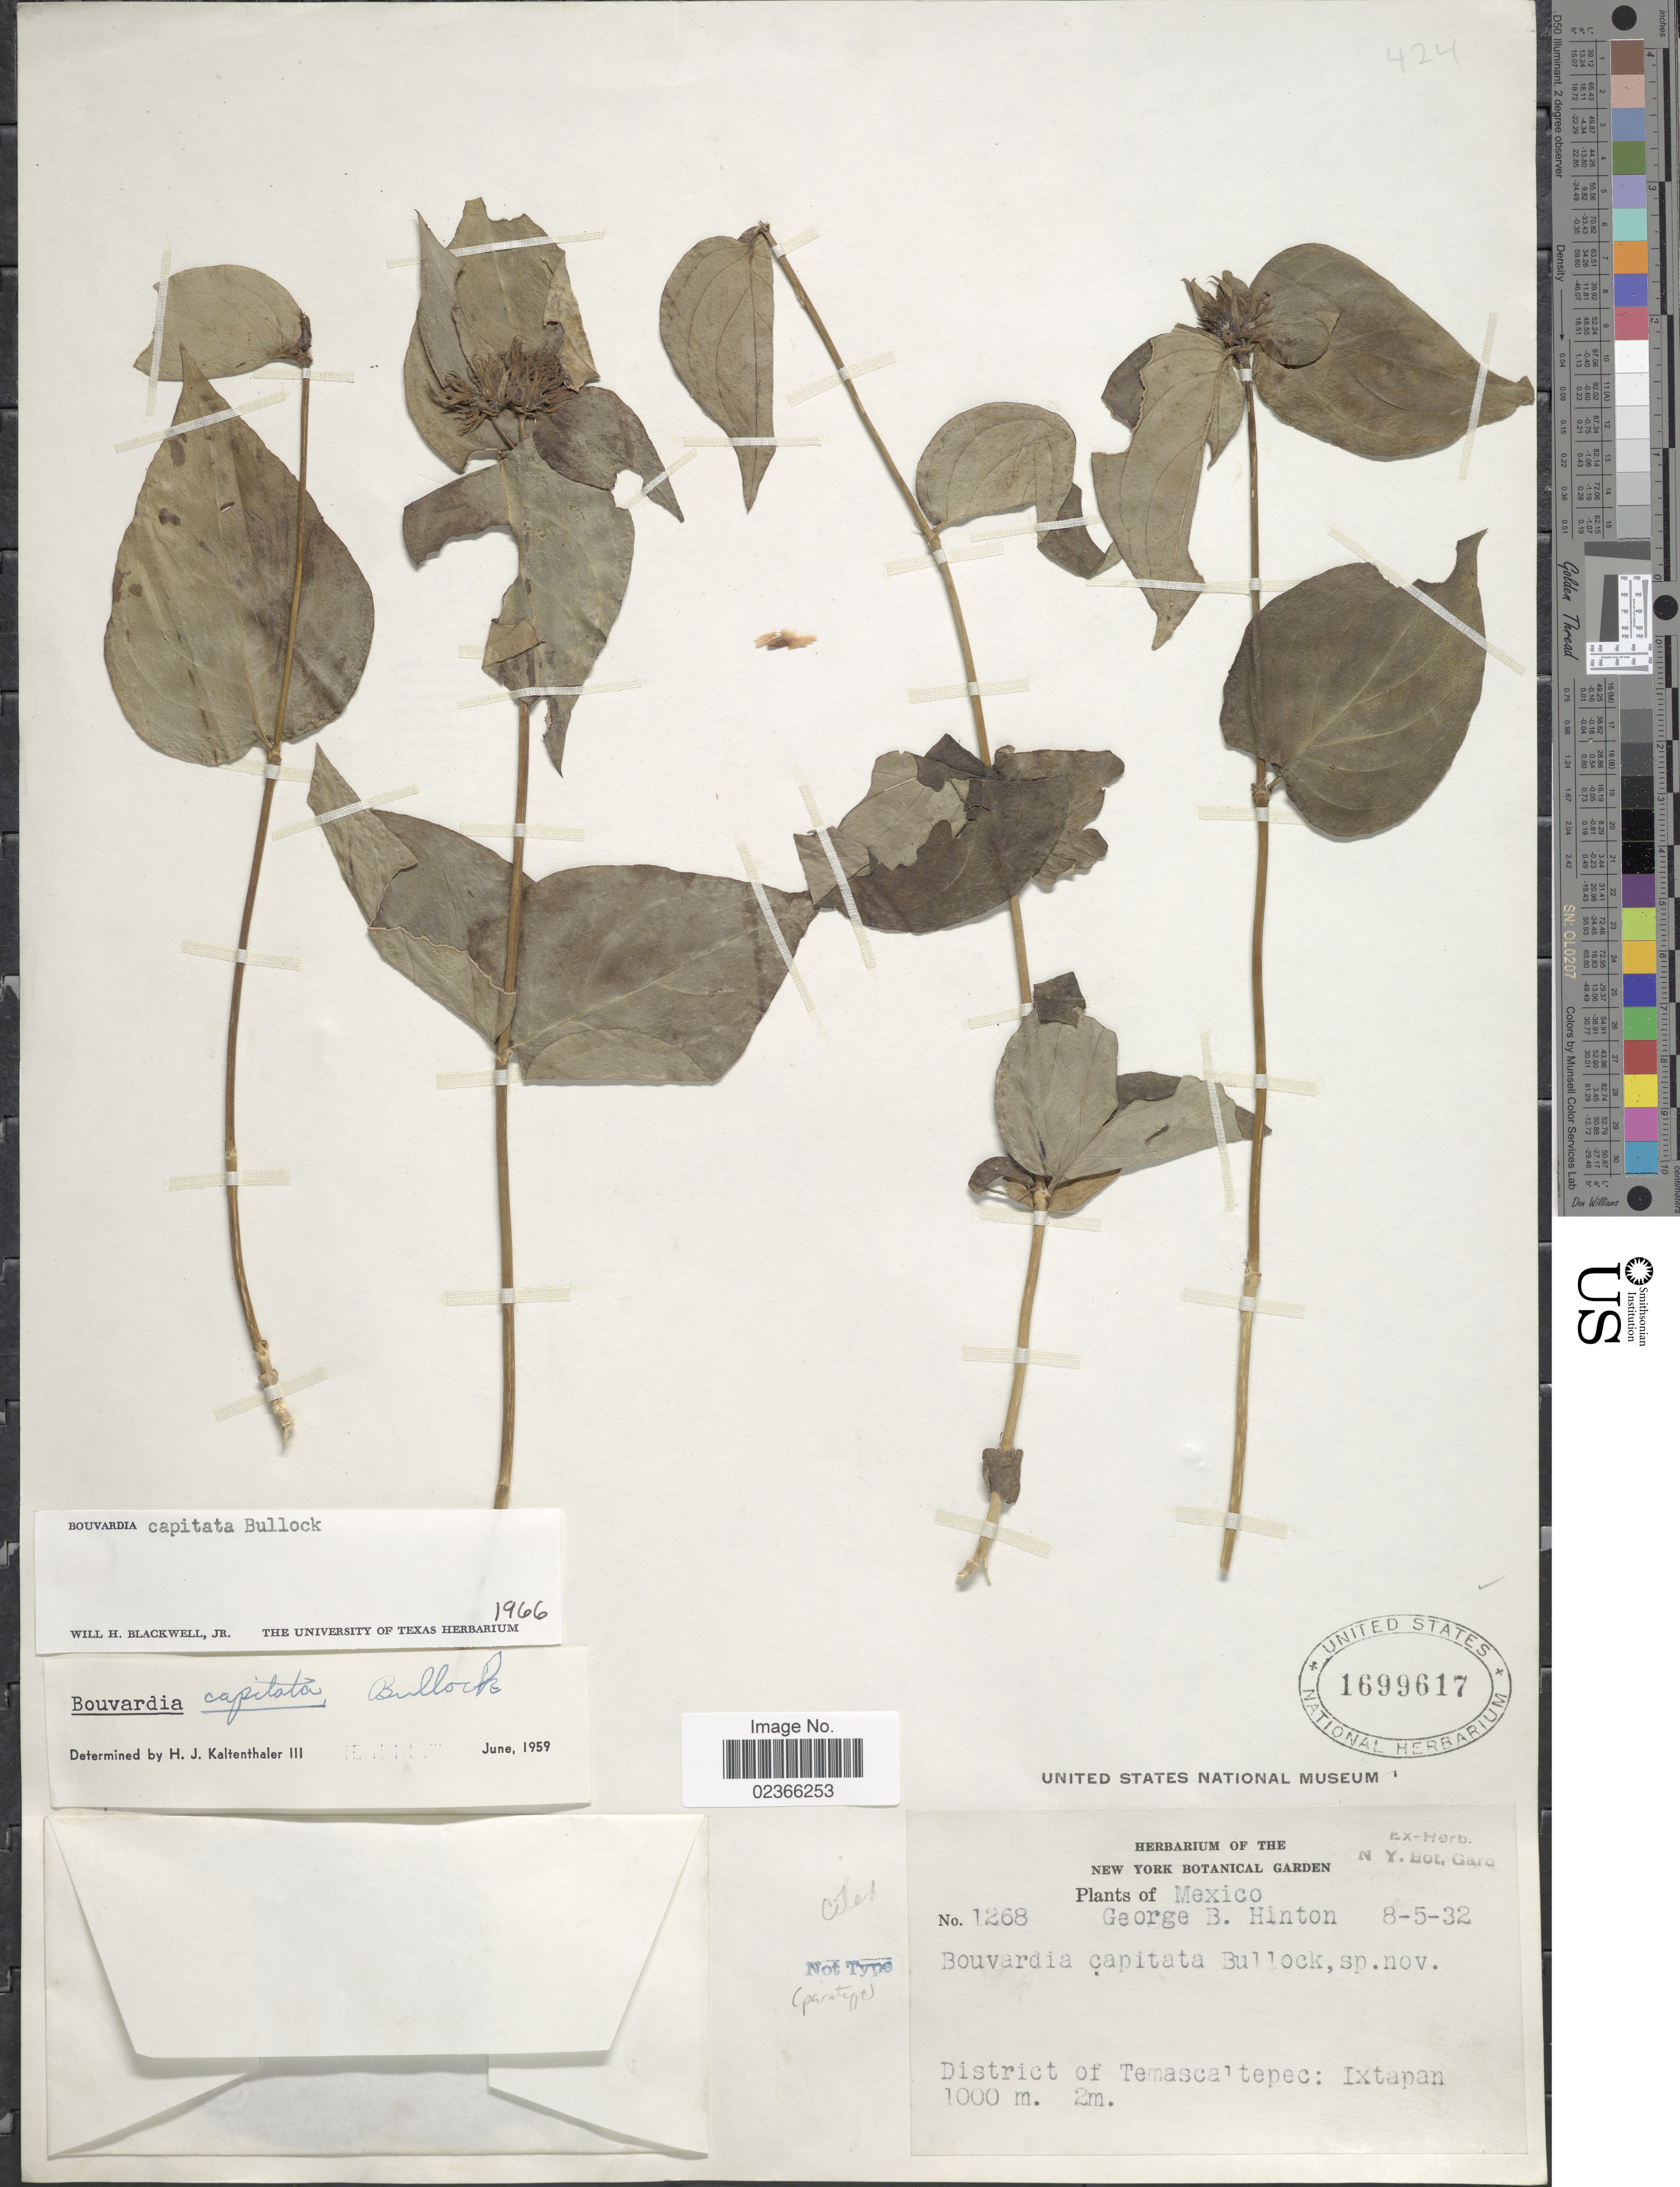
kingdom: Plantae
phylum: Tracheophyta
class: Magnoliopsida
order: Gentianales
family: Rubiaceae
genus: Bouvardia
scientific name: Bouvardia capitata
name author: Bullock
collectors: G. B. Hinton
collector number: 1268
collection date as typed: Transcribed d/m/y: 8/5/32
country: Mexico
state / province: México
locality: District of Temascaltepec: Ixtapan.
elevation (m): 1000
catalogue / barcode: US 1699617